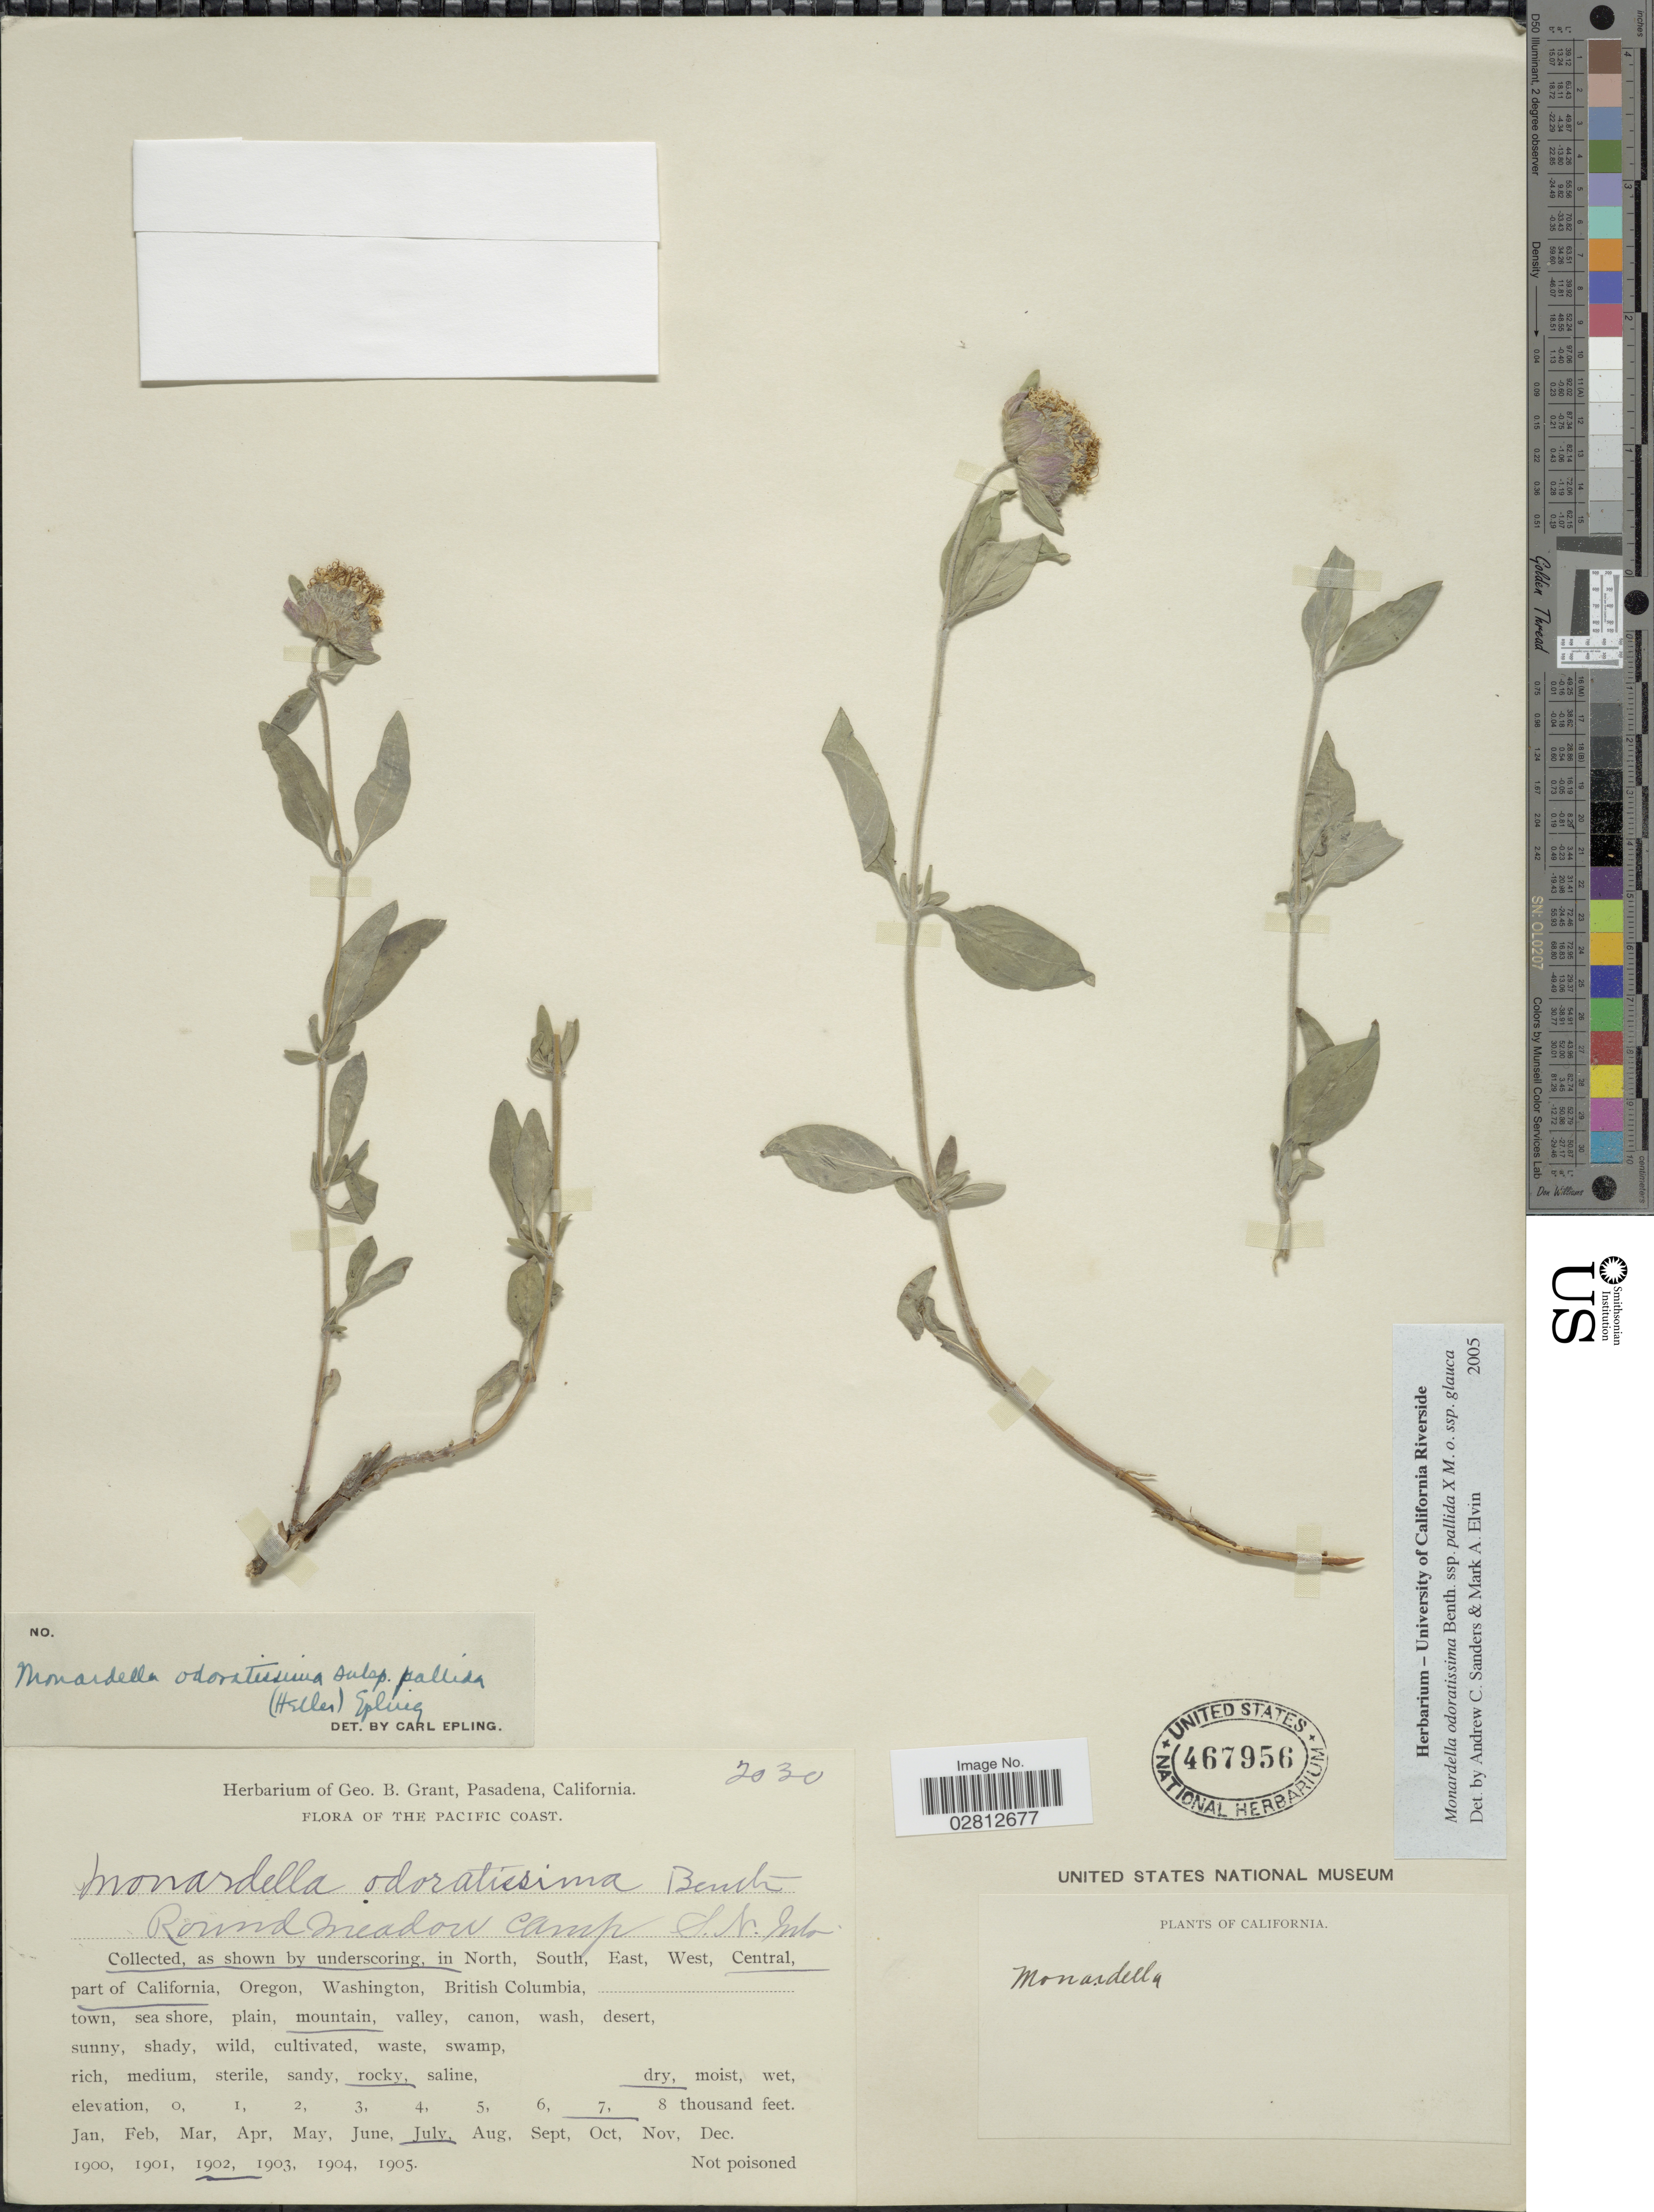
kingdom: Plantae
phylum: Tracheophyta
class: Magnoliopsida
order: Lamiales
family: Lamiaceae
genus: Monardella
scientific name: Monardella odoratissima subsp. pallida x M. odoratissima subsp. obispoensis (Hoover) Brunell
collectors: ex herb. Geo. B. Grant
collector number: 2030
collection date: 1902-07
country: United States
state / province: California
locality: The Pacific Coast, Central part of California, mountain.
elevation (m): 2134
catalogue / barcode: US 467956